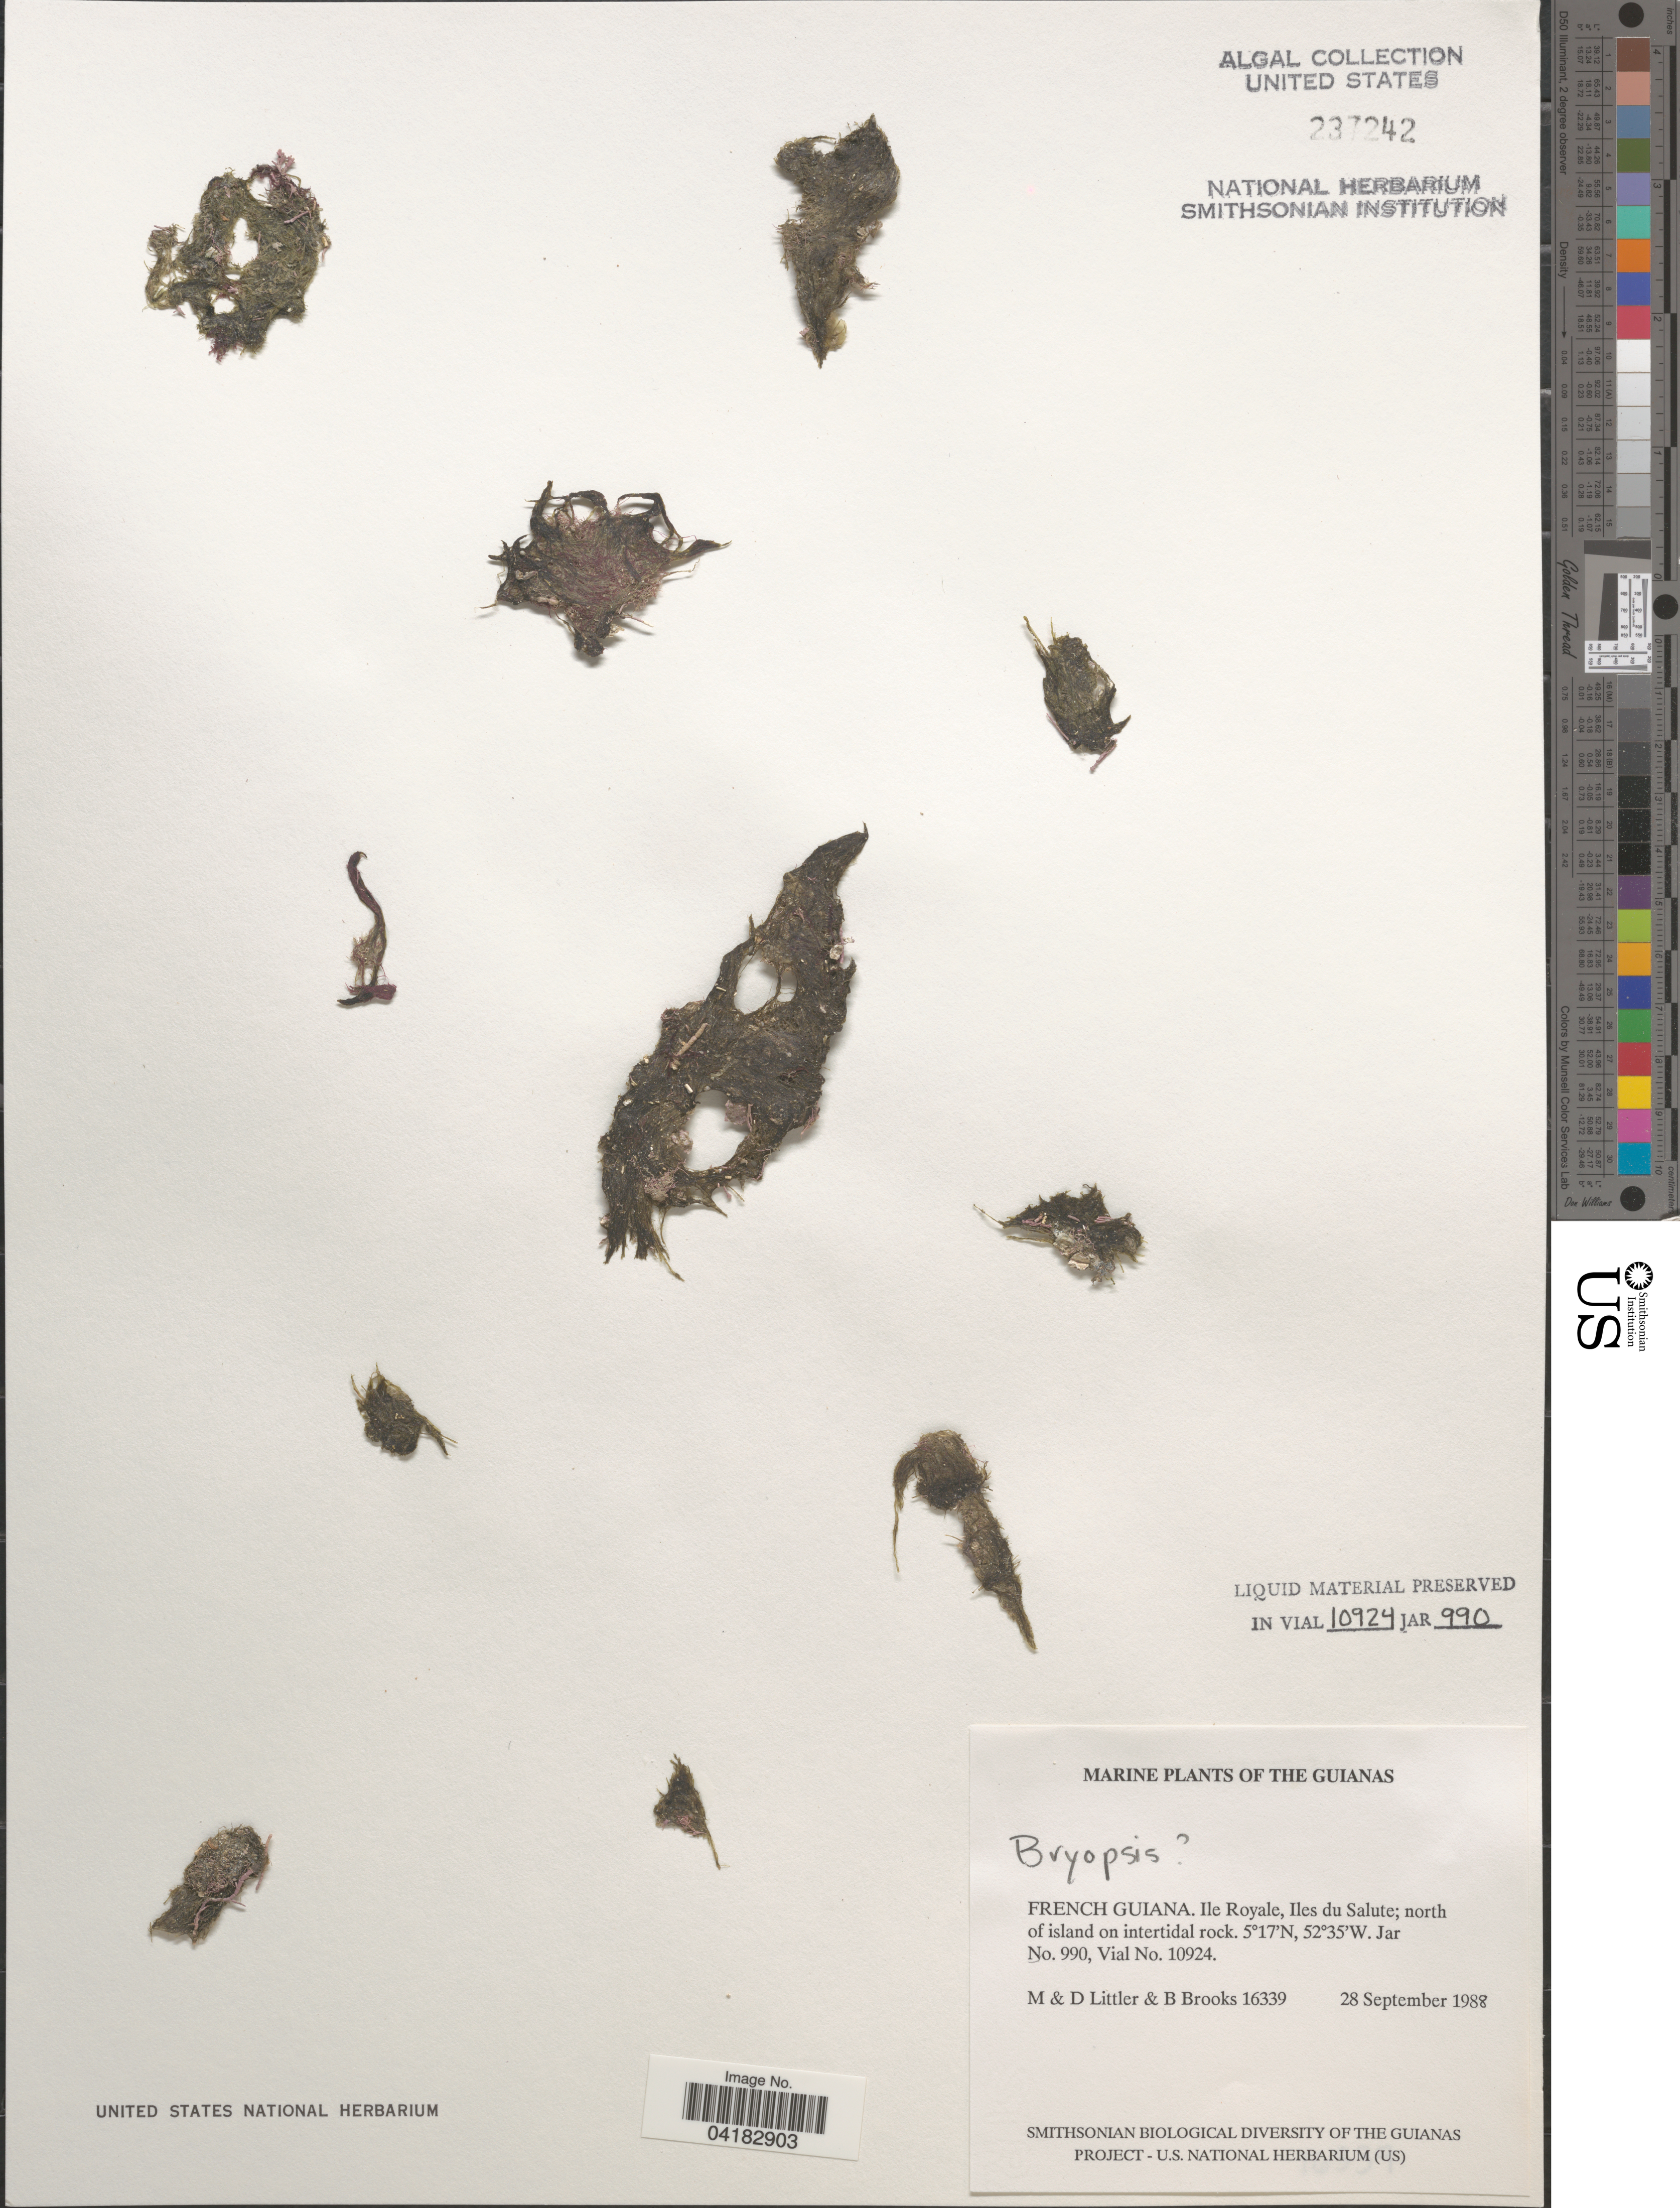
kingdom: Plantae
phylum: Chlorophyta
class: Ulvophyceae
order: Bryopsidales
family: Bryopsidaceae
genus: Bryopsis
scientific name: Bryopsis sp.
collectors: M. Littler, D. S. Littler & B. Brooks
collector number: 16339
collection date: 1988-09-28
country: French Guiana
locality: Guianas. Ile Royale, Iles du Salute; north of island on intertidal rock.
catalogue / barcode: US 237242